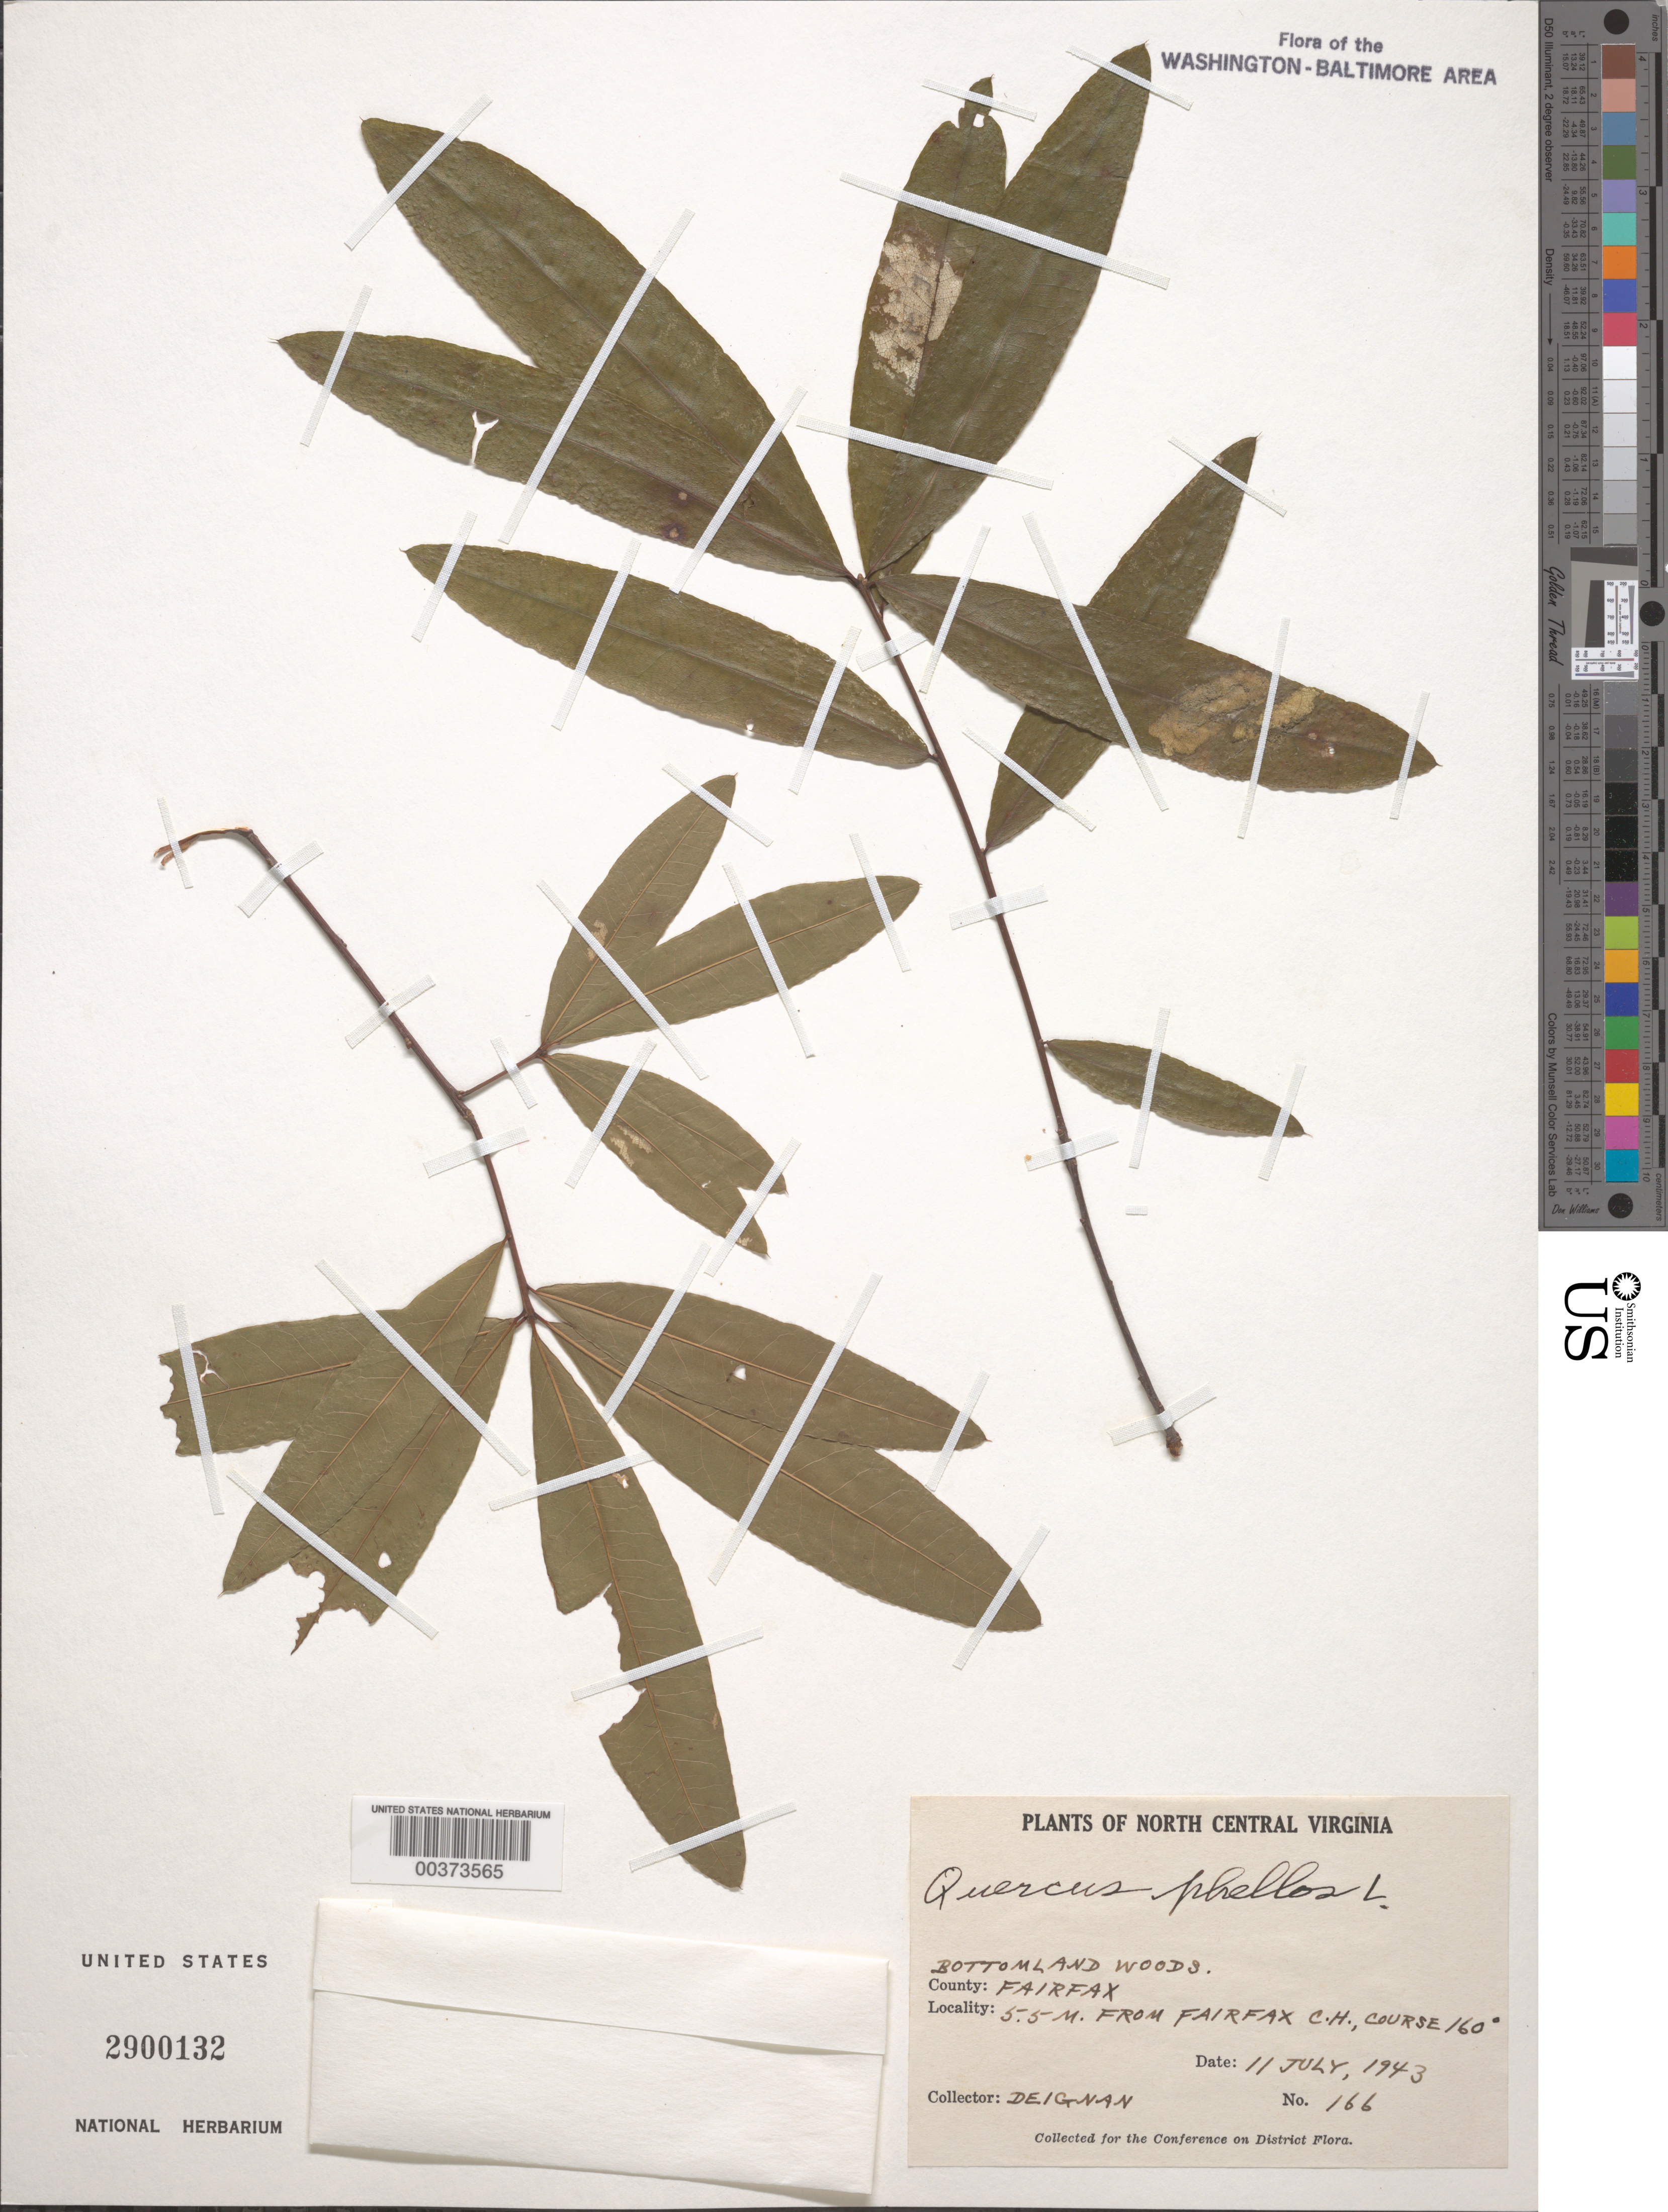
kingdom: Plantae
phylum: Tracheophyta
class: Magnoliopsida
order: Fagales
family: Fagaceae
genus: Quercus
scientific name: Quercus phellos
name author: L.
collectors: H. Deignan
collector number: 166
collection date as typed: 11 Jul 1943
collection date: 1943-07-11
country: United States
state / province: Virginia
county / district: Fairfax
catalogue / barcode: US 2900132